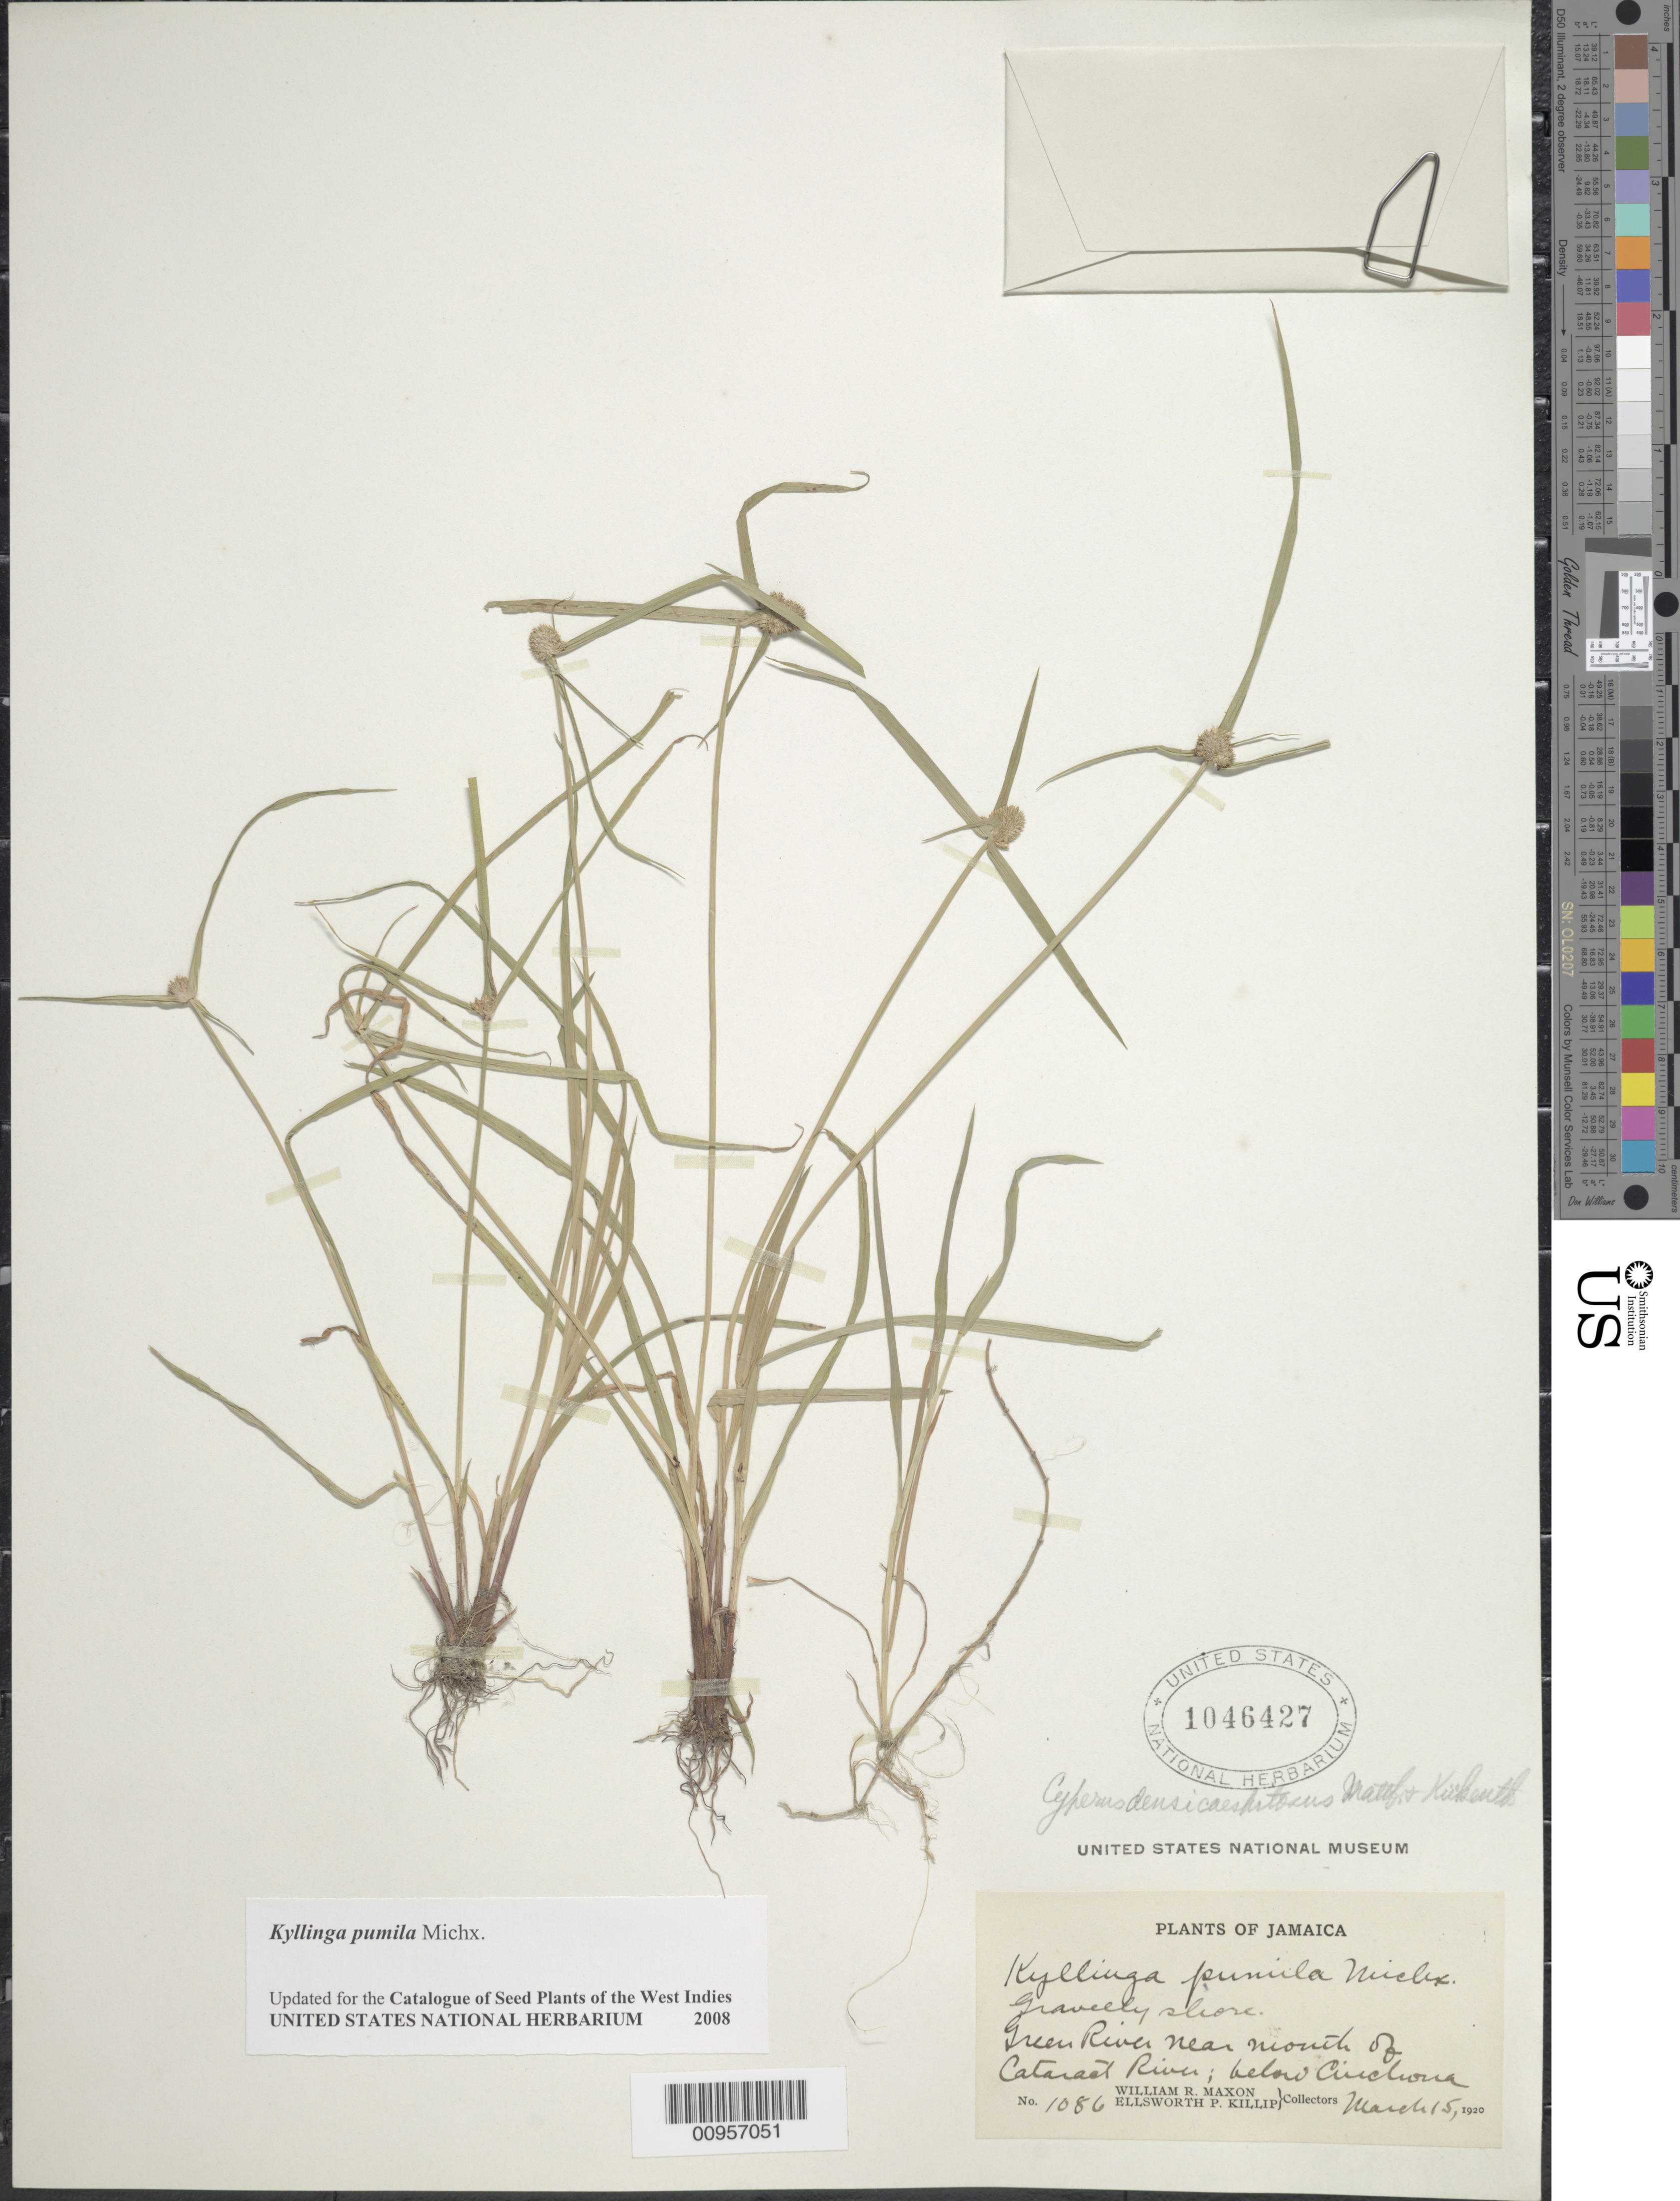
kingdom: Plantae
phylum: Tracheophyta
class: Liliopsida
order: Poales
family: Cyperaceae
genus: Cyperus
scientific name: Cyperus hortensis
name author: (Salzm. ex Steud.) Dorr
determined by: Strong, Mark T., (BOT), Smithsonian Institution - National Museum of Natural History (UNITED STATES)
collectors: W. R. Maxon & E. P. Killip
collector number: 1086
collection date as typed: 15 Mar 1920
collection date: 1920-03-15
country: Jamaica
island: Jamaica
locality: Green River near mouth of Cataract River, below Cinchona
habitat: Gravelly shore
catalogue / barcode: US 1046427